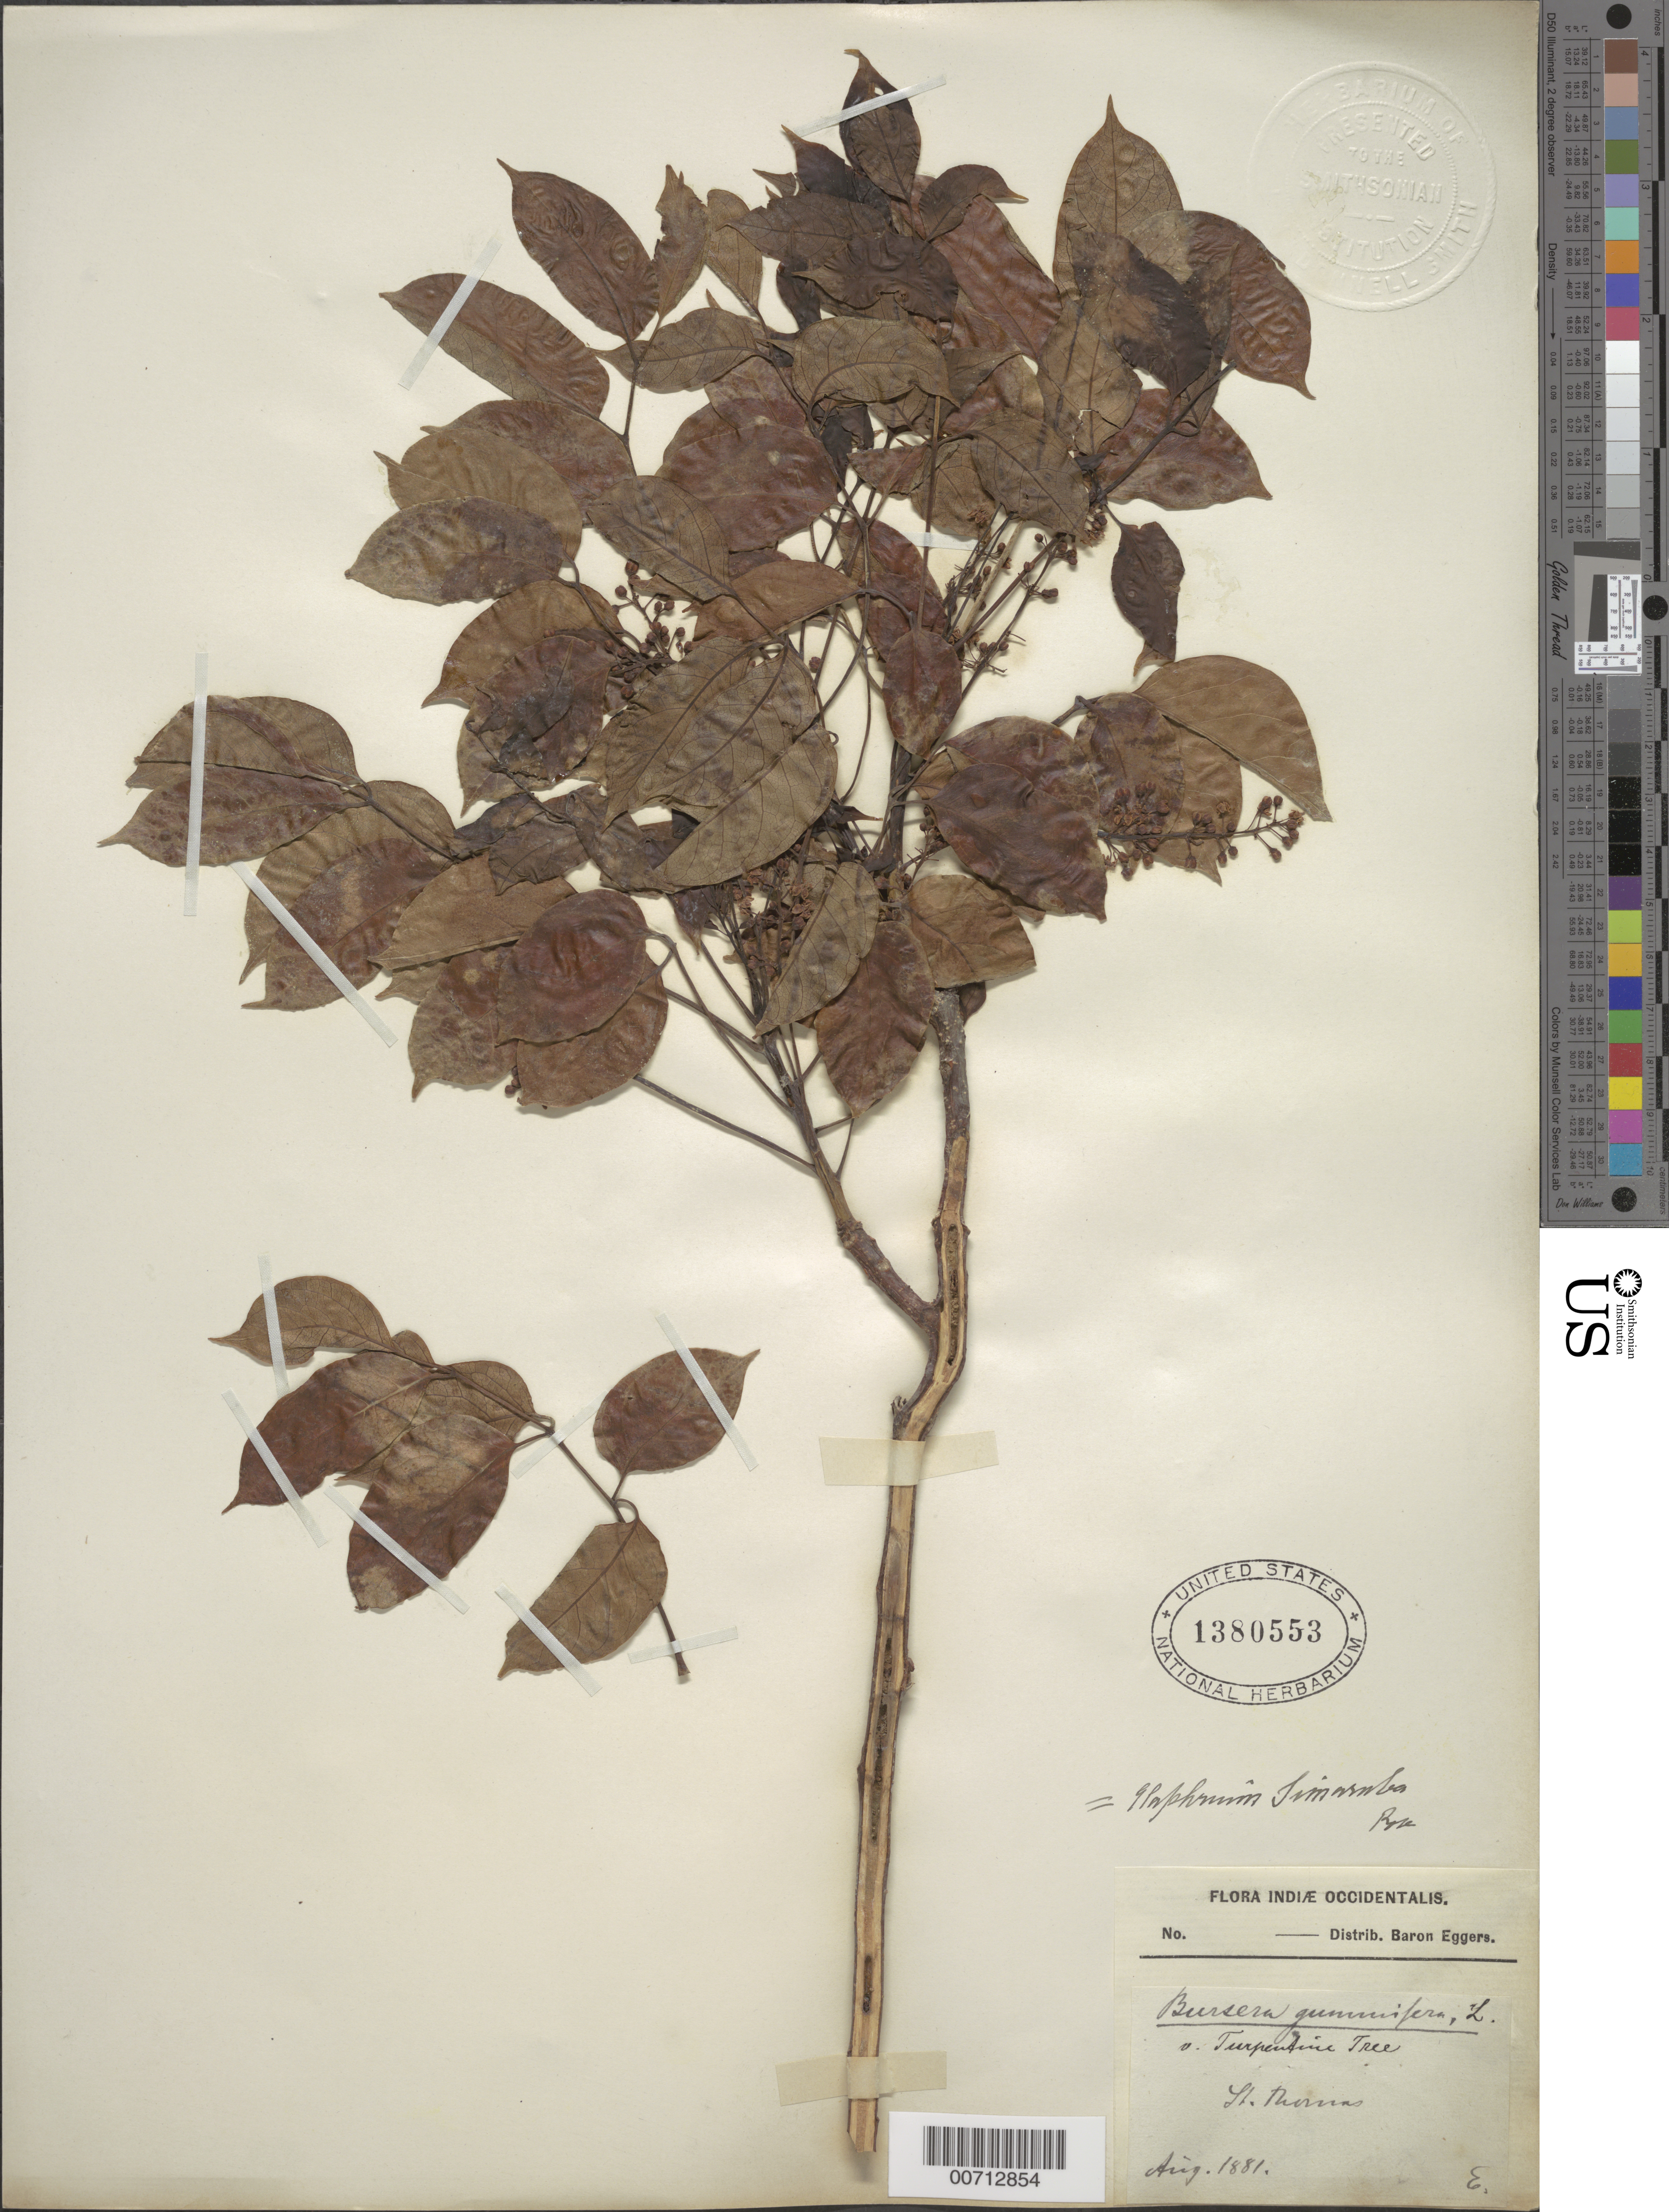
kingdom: Plantae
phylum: Tracheophyta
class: Magnoliopsida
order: Sapindales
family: Burseraceae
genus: Bursera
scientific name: Bursera simaruba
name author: (L.) Sarg.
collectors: H. F. A. von Eggers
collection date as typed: Aug 1881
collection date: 1881-08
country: U.S. Virgin Islands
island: St. Thomas Island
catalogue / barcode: US 1380553